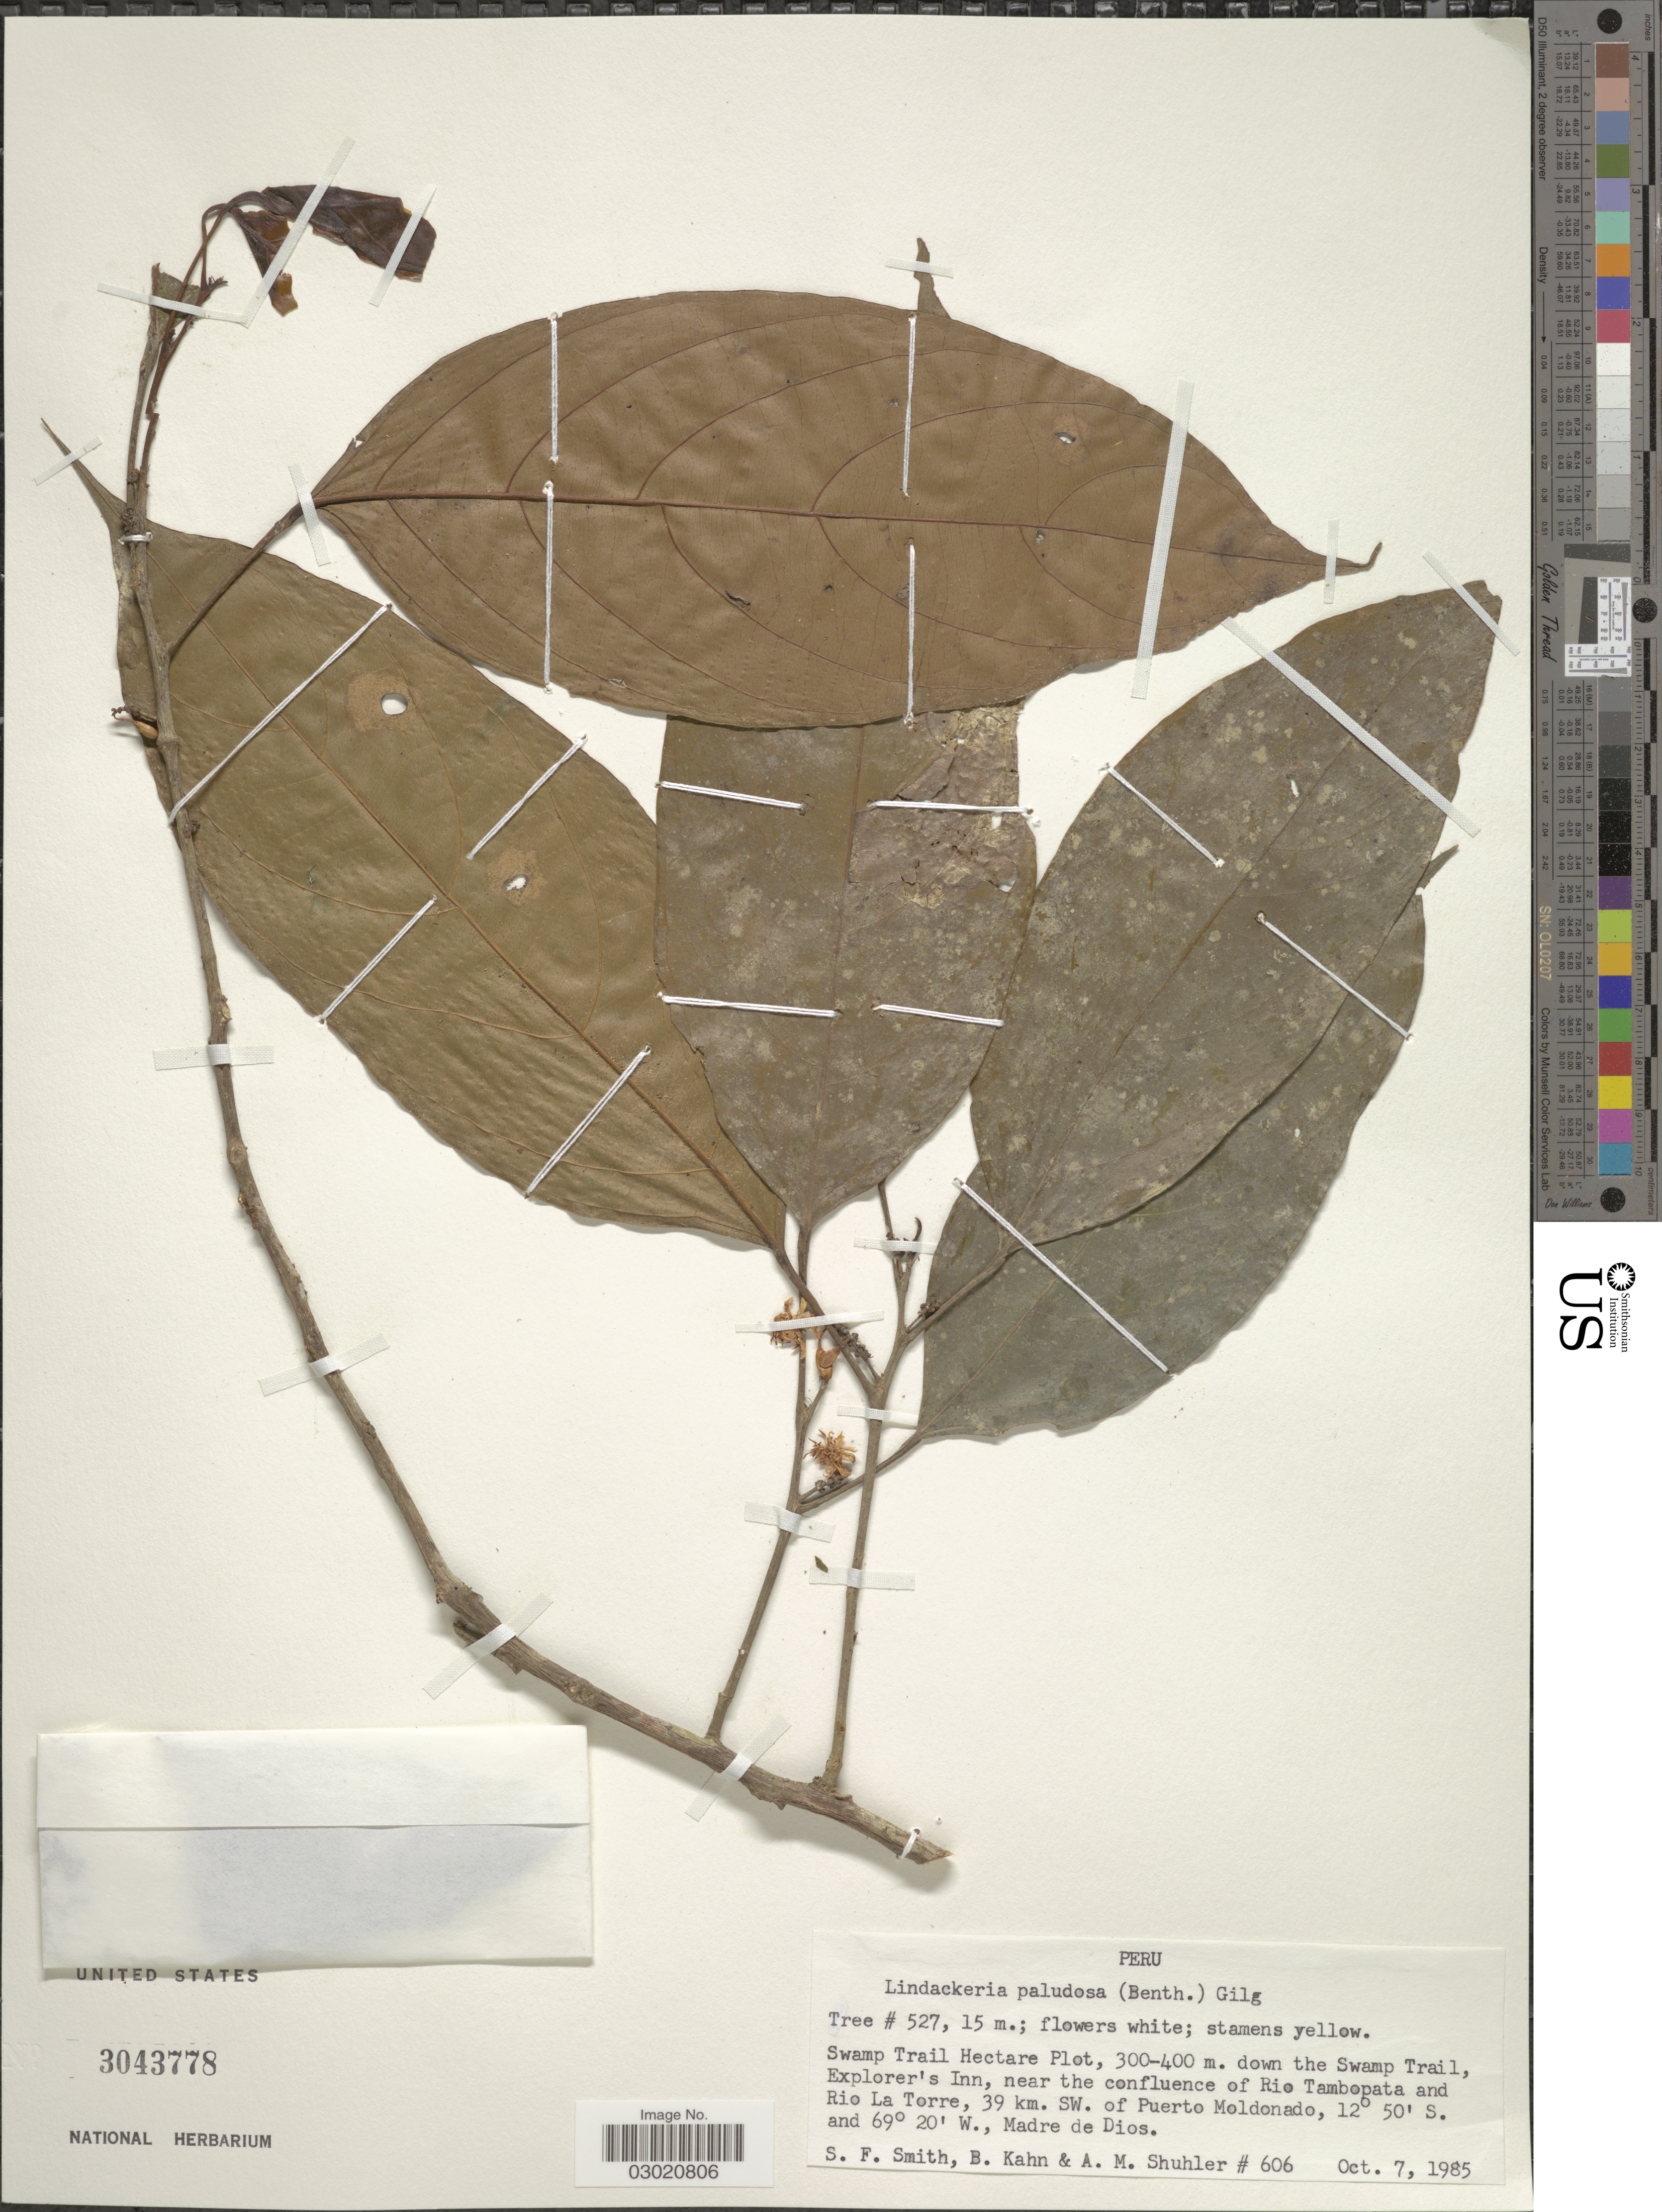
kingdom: Plantae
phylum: Tracheophyta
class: Magnoliopsida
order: Malpighiales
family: Achariaceae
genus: Lindackeria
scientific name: Lindackeria paludosa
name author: (Benth.) Gilg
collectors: S.F. Smith, B. Kahn & A. Shuhler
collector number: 606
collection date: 1985-10-07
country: Peru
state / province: Madre de Dios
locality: Swamp Trail Hectare Plot, down the Swamp Trail, Explorer's Inn, near the confluence of Rio Tambopata and Rio La Torre, 39 km. SW. of Puerto Moldonado.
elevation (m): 300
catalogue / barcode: US 3043778